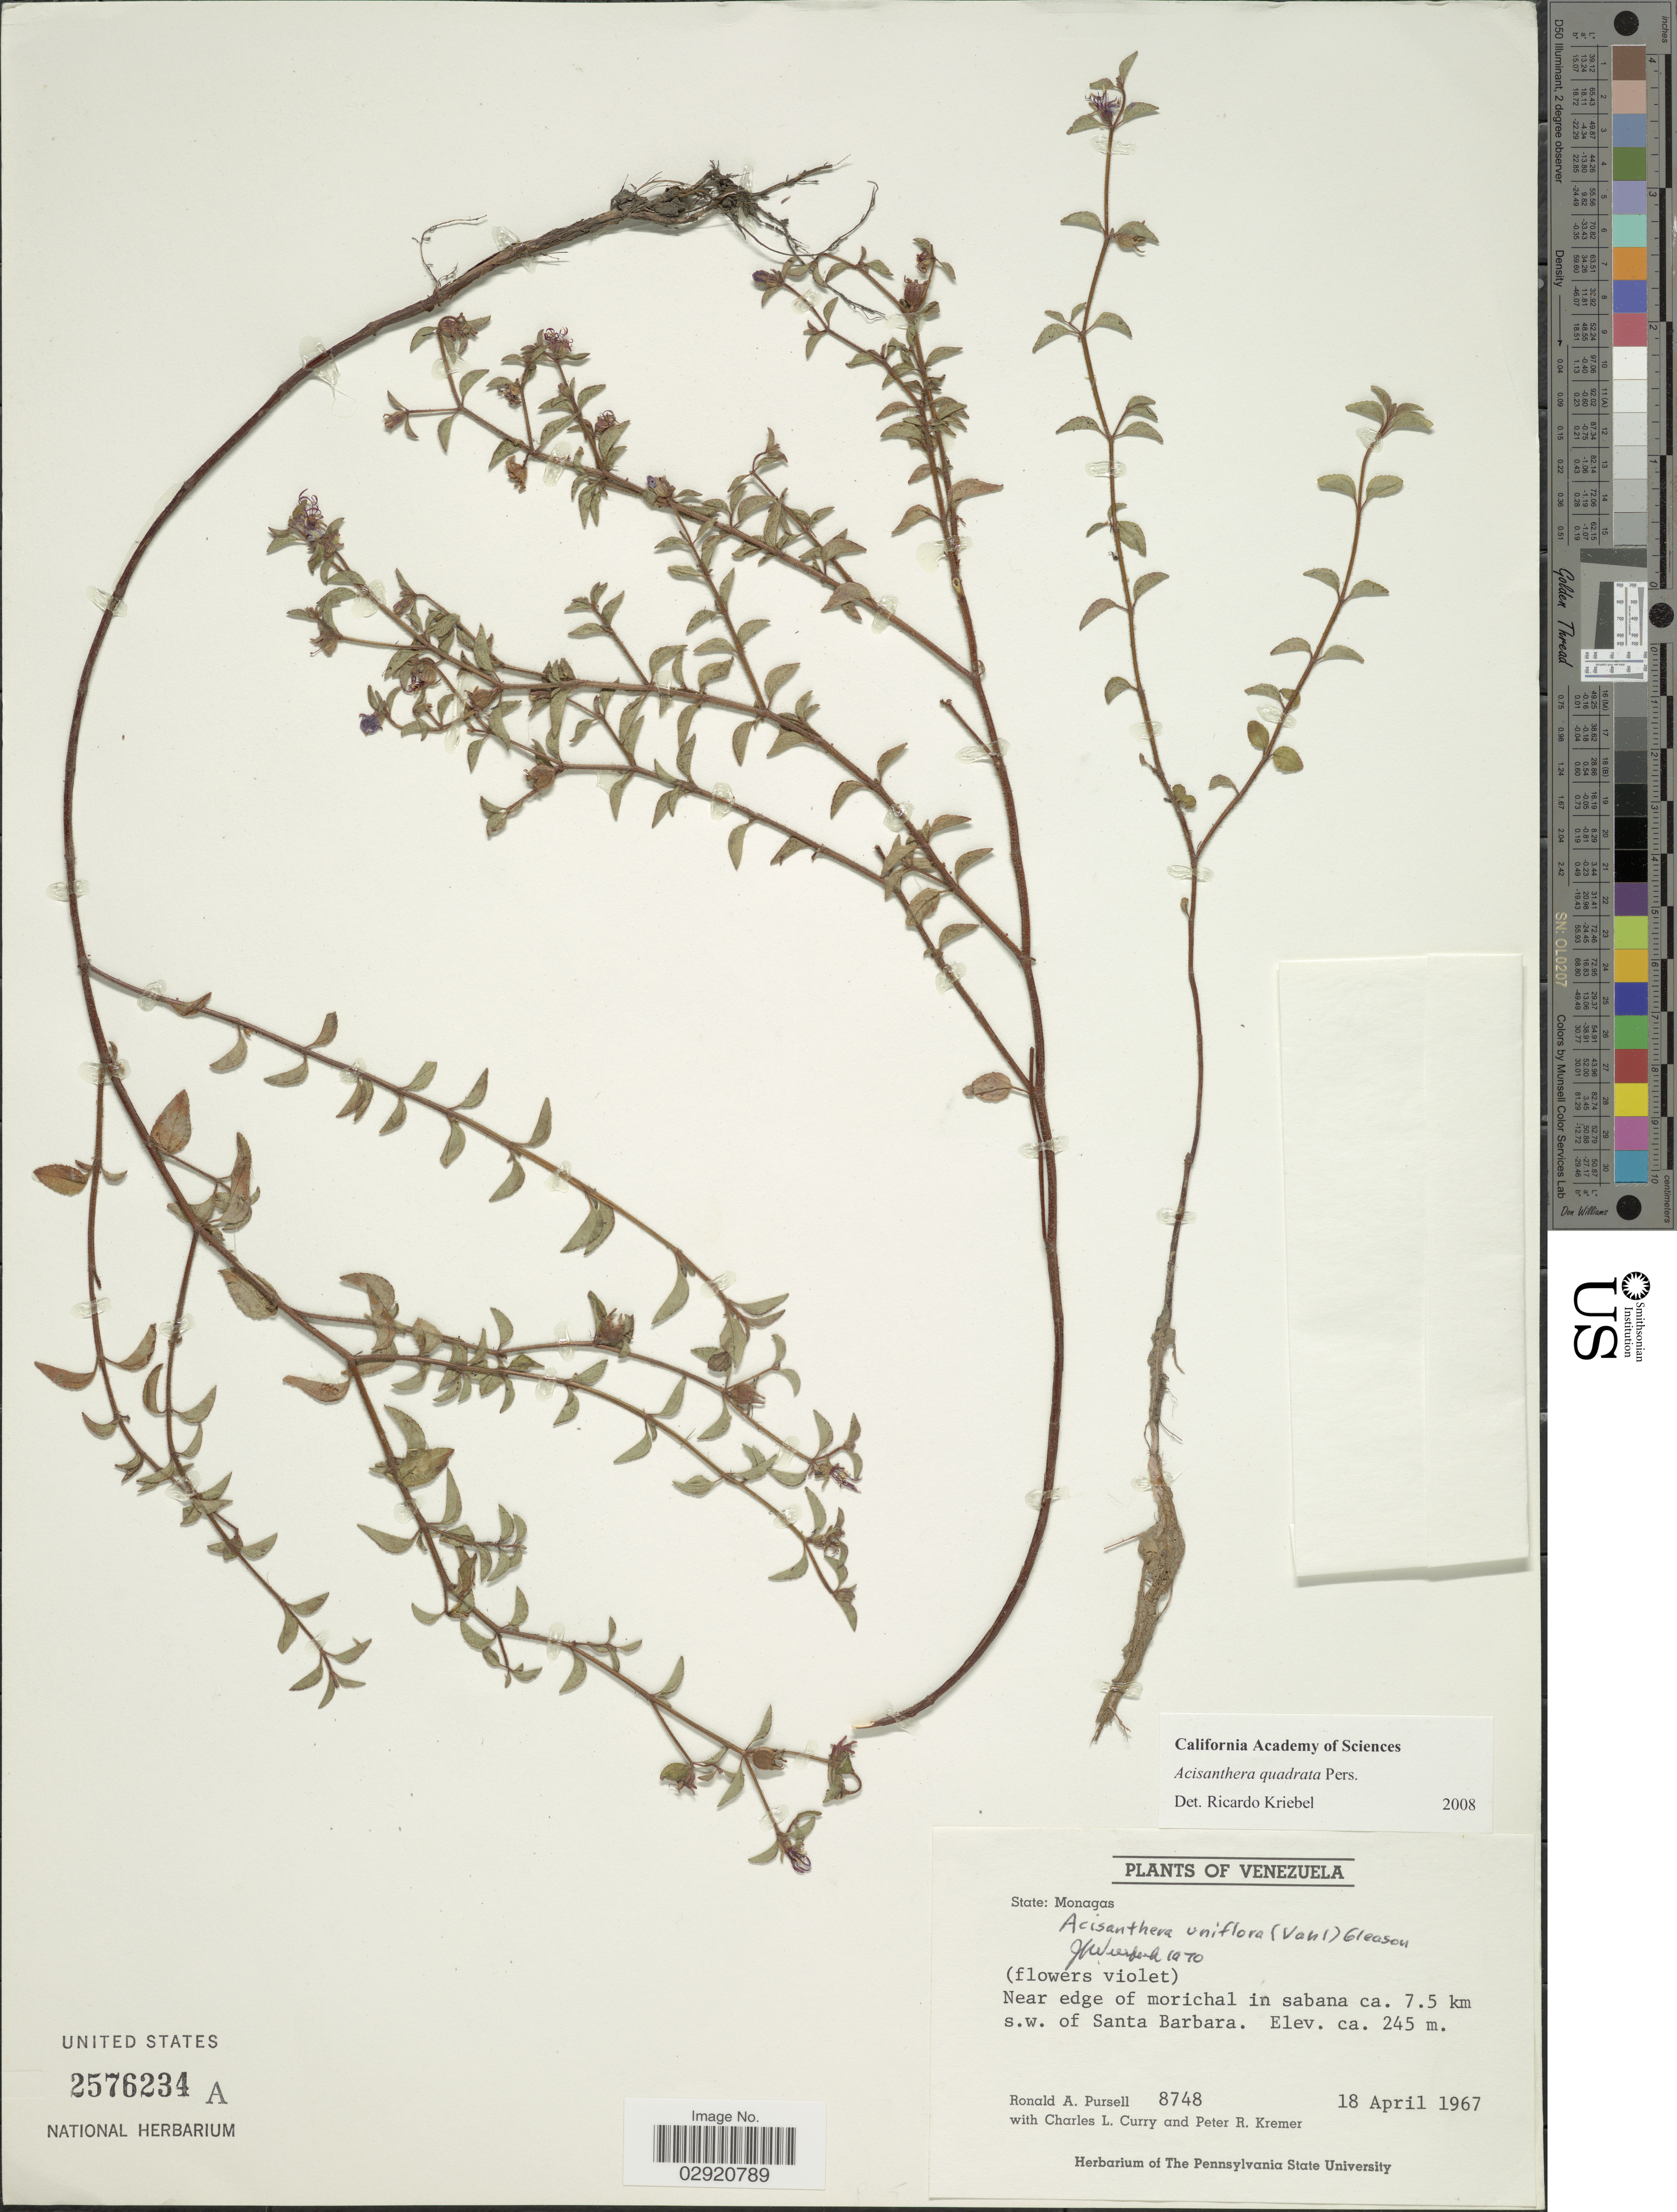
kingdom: Plantae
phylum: Tracheophyta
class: Magnoliopsida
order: Myrtales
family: Melastomataceae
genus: Acisanthera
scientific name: Acisanthera uniflora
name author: (Vahl) Gleason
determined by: Nunes da Silva, Diego, (RB), Jardim Botanico do Rio de Janeiro - Herbario (BRAZIL)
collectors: R. A. Pursell, C. L. Curry & P. Kremer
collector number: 8748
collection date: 1967-04-18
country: Venezuela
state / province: Monagas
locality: Near edge of morichal in sabana ca. 7.5 km s.w. of Santa Barbara.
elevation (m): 245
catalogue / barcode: US 2576234A